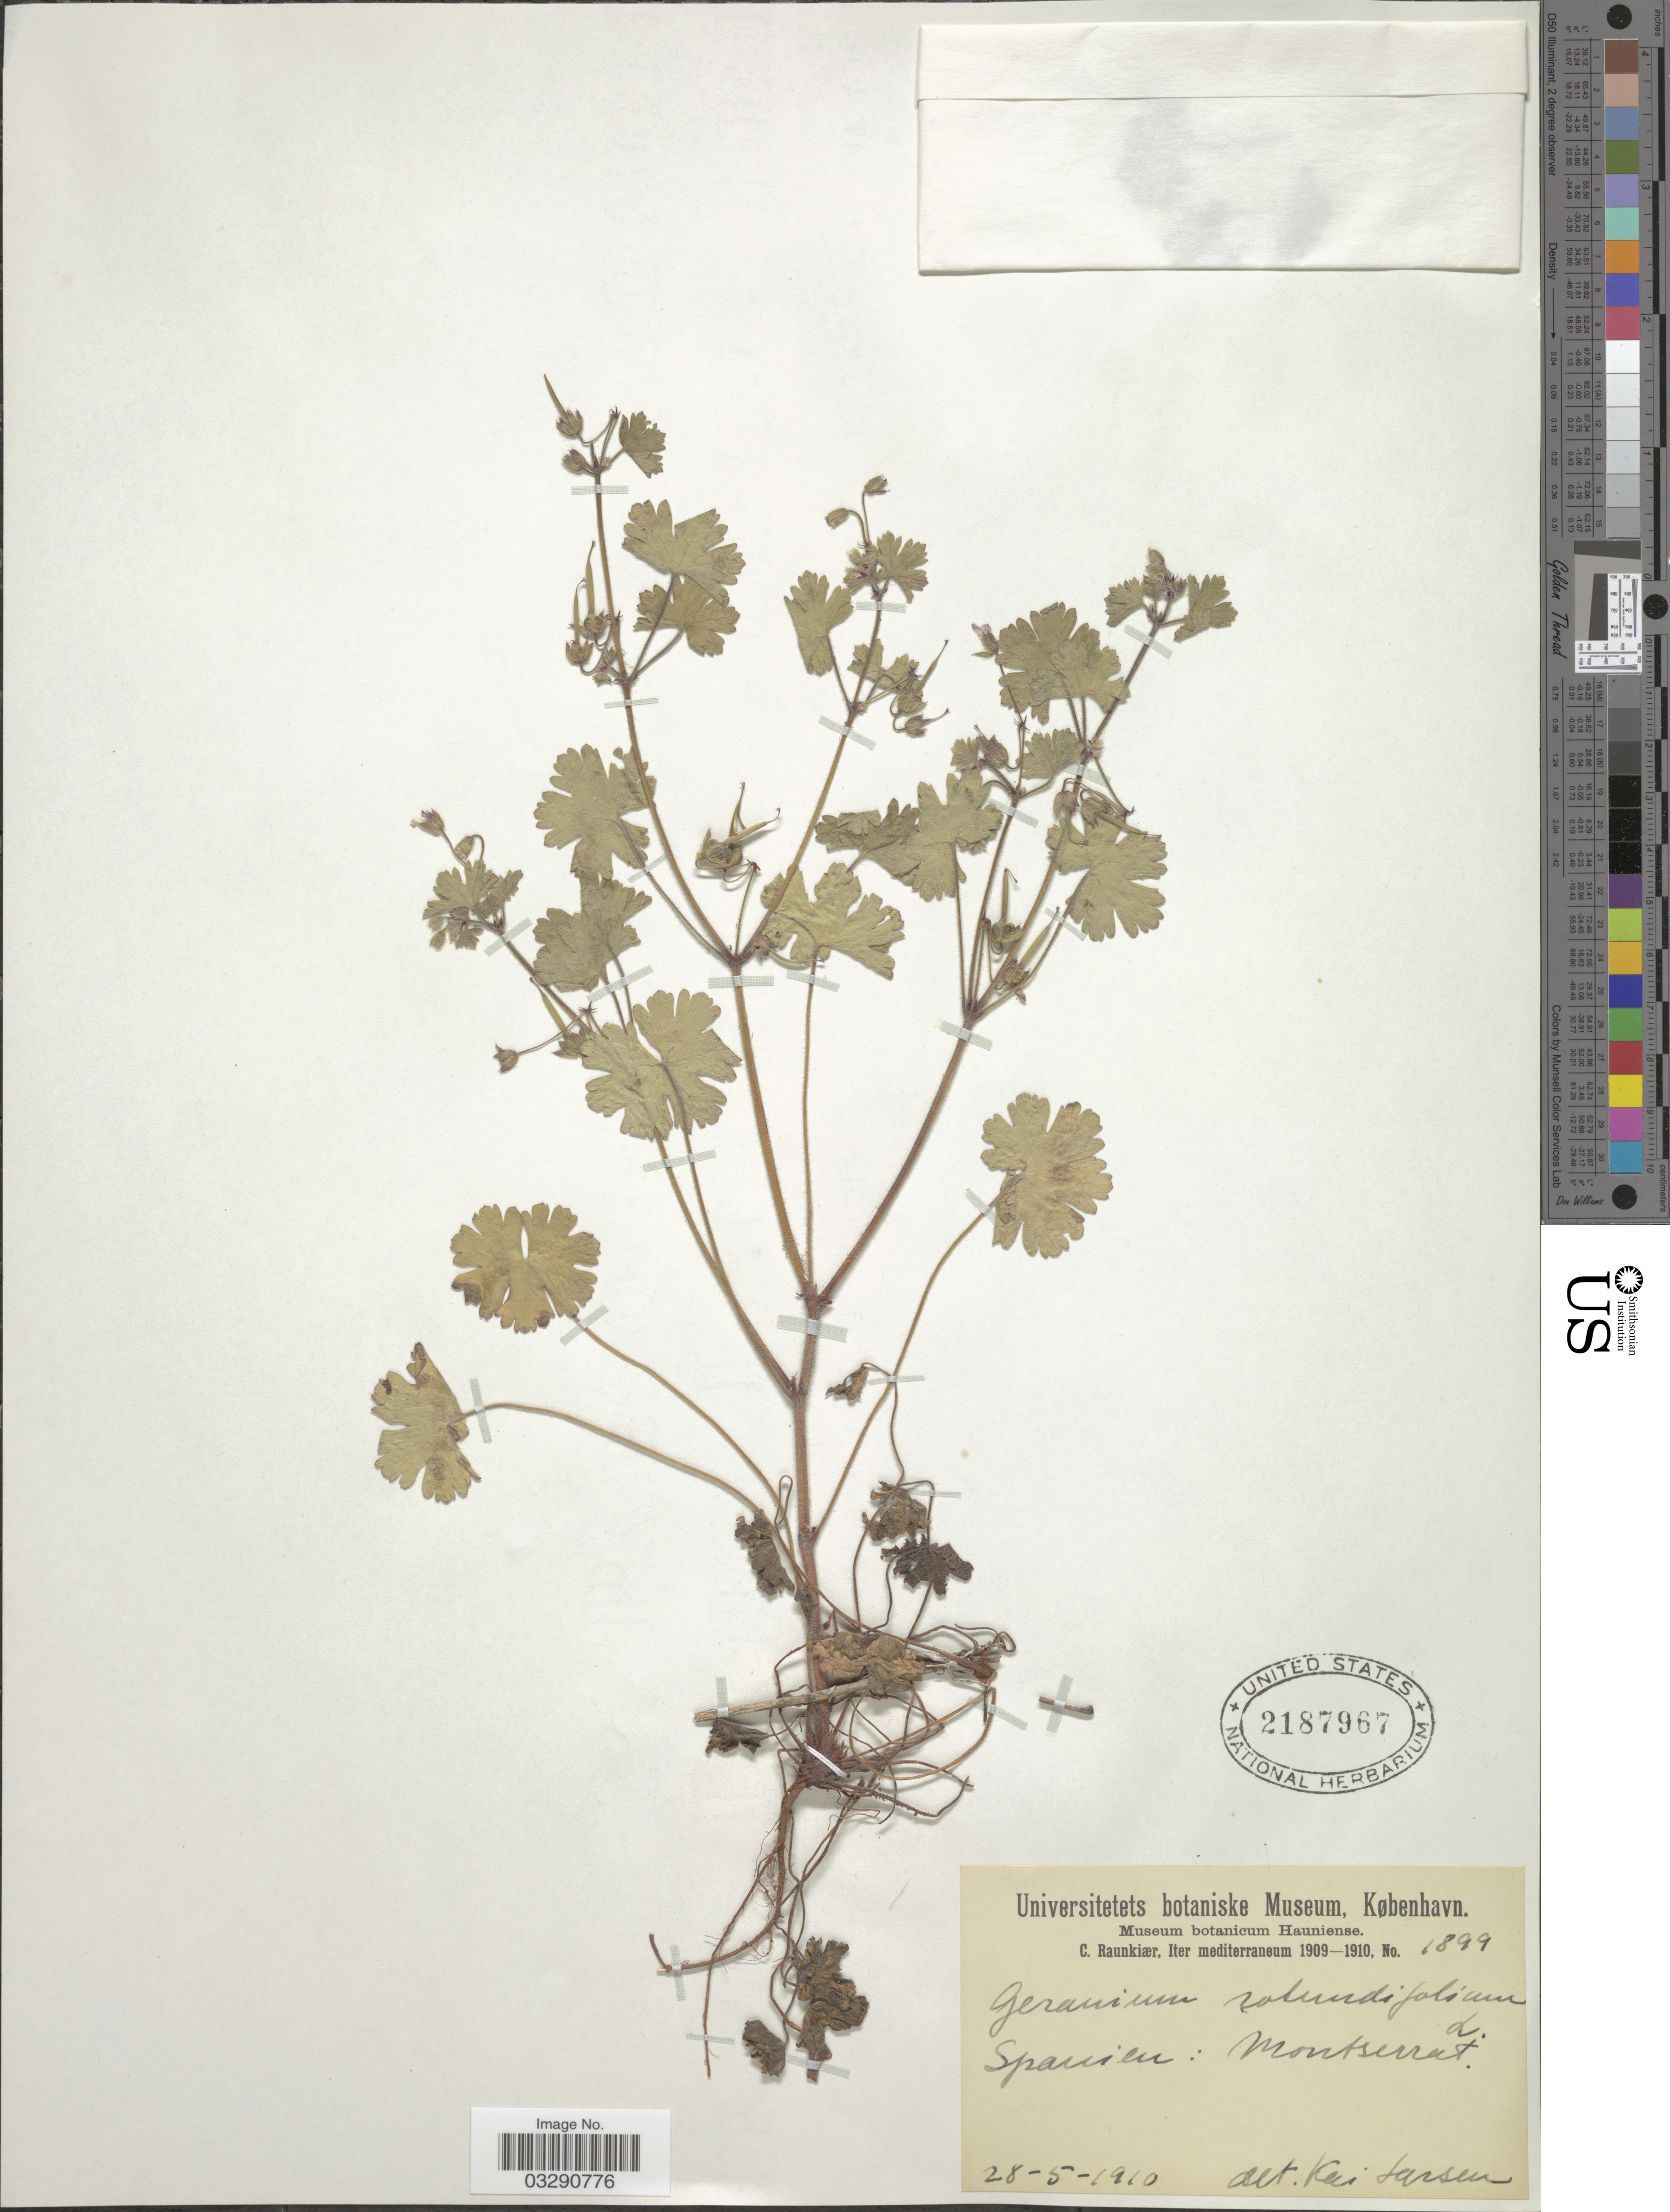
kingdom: Plantae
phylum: Tracheophyta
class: Magnoliopsida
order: Geraniales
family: Geraniaceae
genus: Geranium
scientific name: Geranium rotundifolium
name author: L.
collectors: C. Raunkiær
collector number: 1899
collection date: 1910-05-28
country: Spain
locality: Mediterraneum. Spanien: Montserrat.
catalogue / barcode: US 2187967